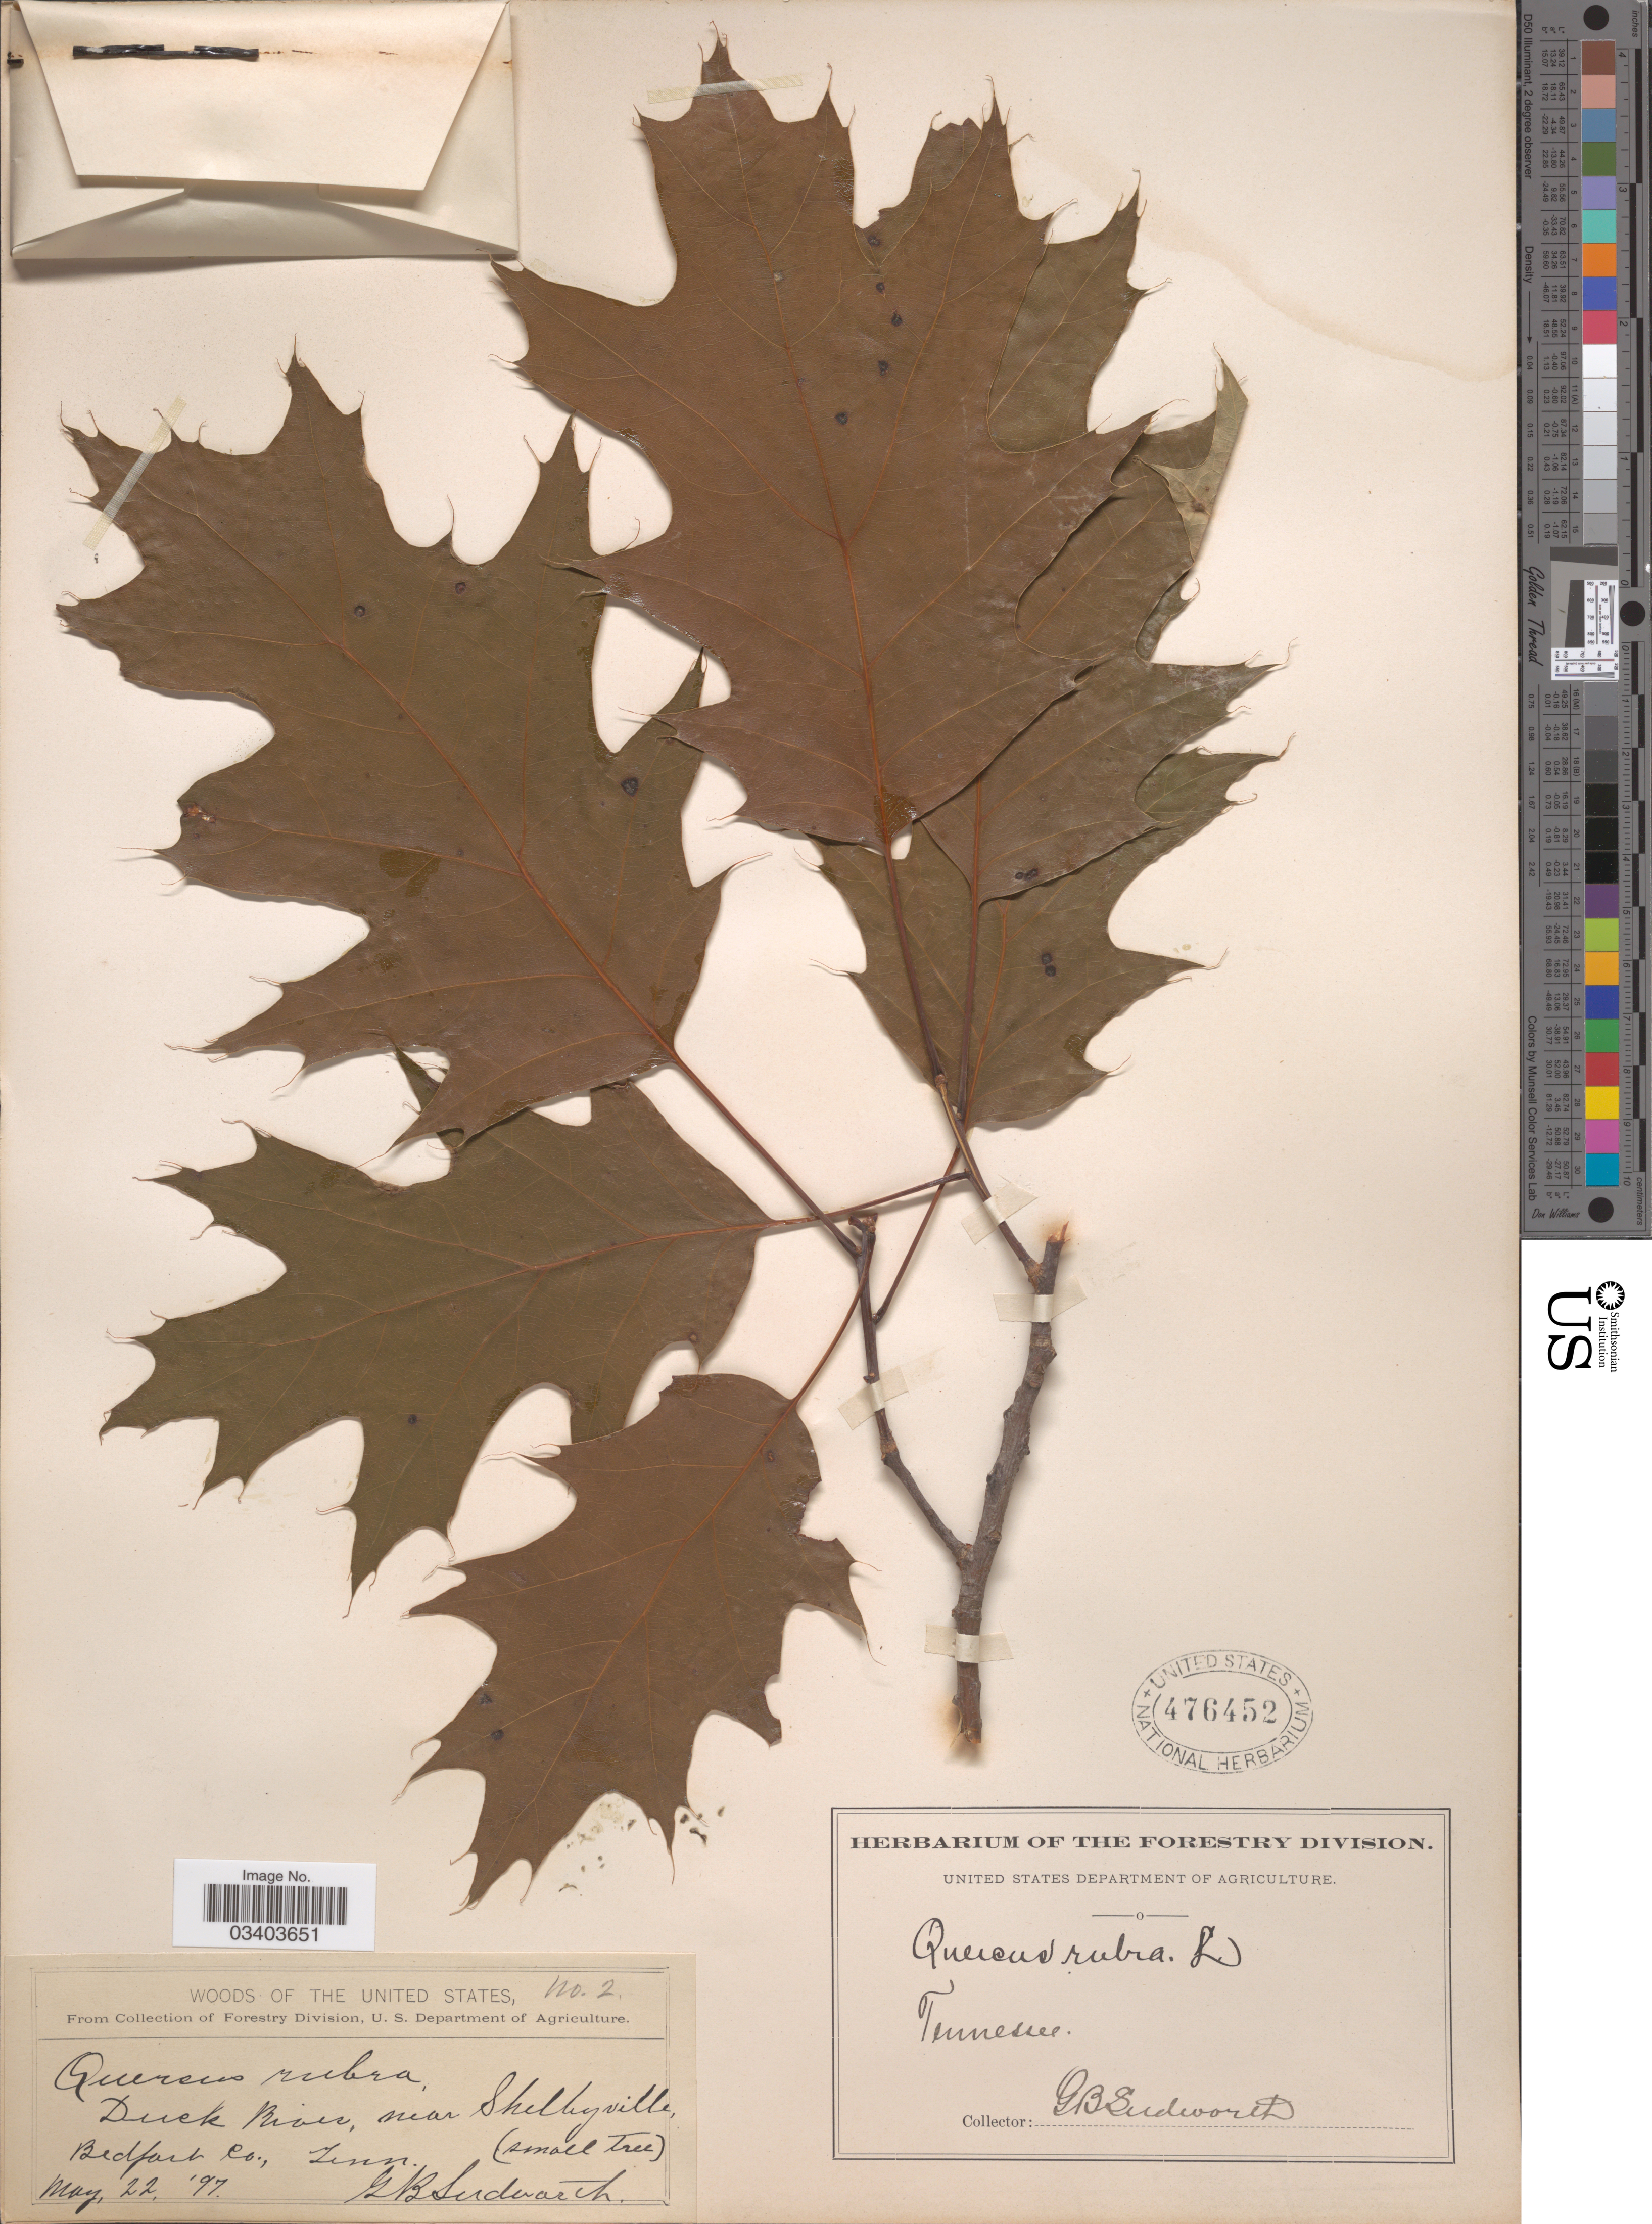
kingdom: Plantae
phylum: Tracheophyta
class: Magnoliopsida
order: Fagales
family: Fagaceae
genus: Quercus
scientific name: Quercus borealis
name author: F. Michx.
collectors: G. B. Sudworth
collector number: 2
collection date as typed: Transcribed d/m/y: 22/5/97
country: United States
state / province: Tennessee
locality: Duck River, near Shelbyville, Bedfort Co.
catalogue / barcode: US 476452